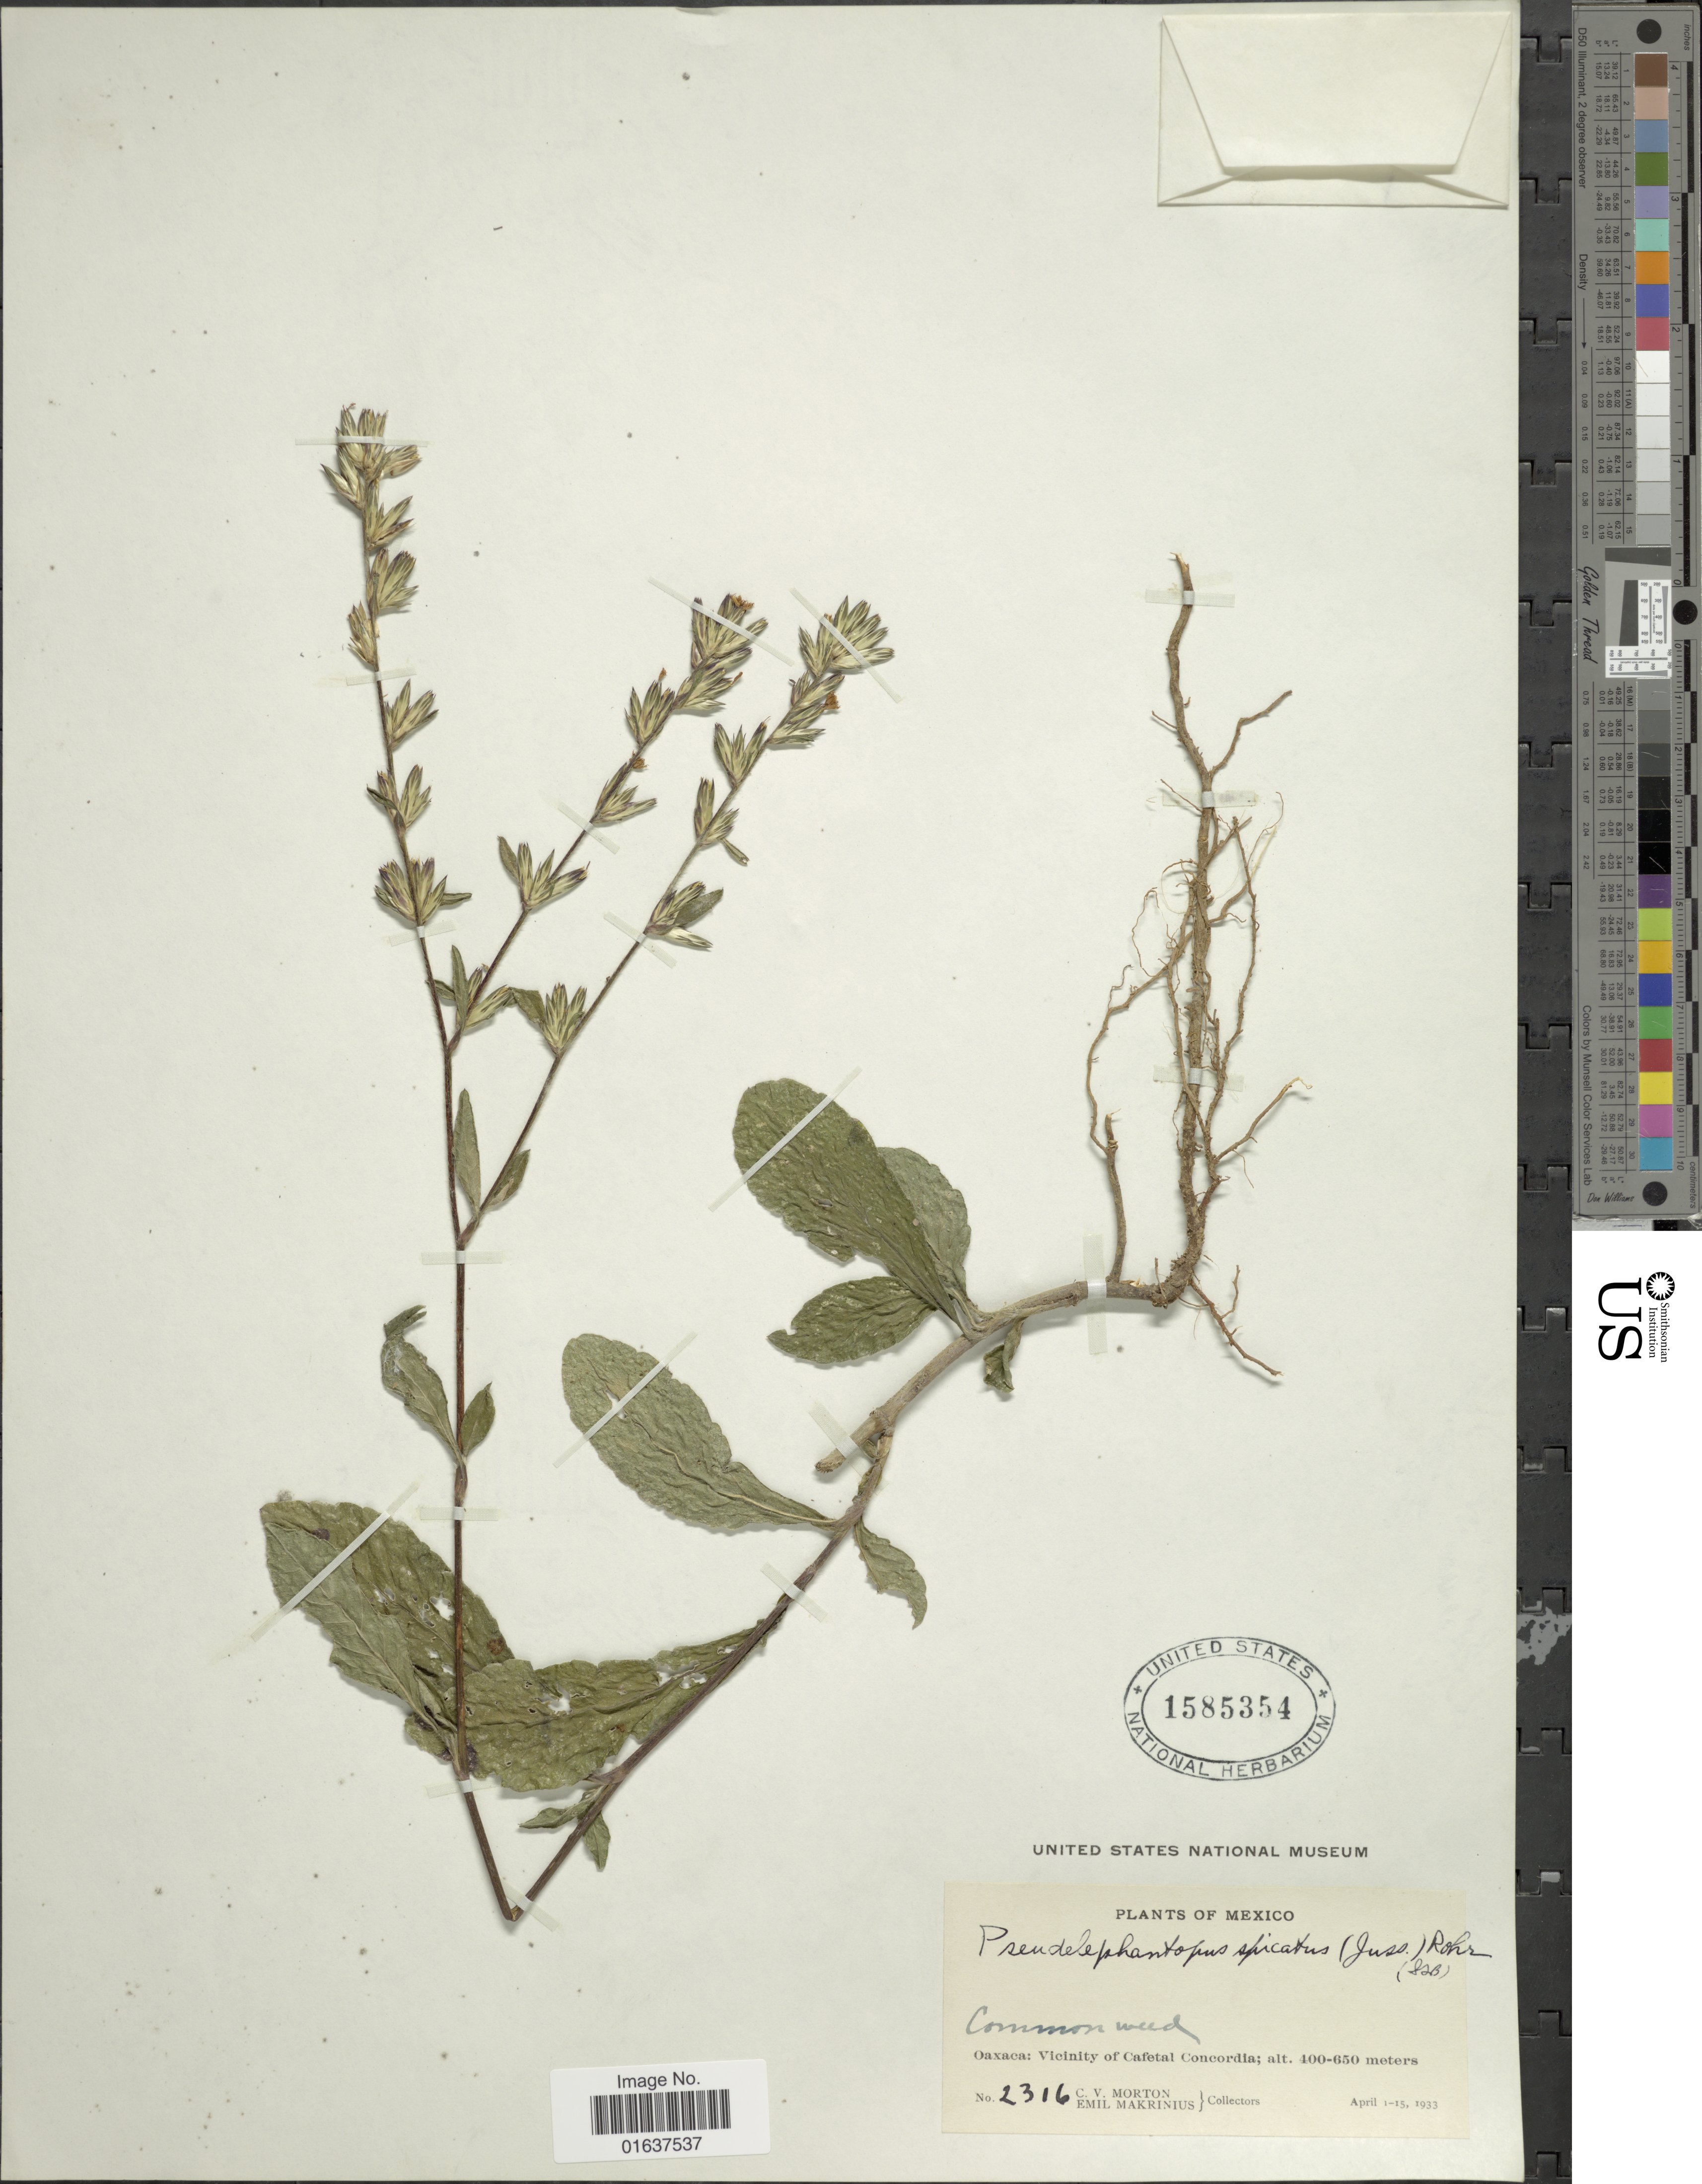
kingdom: Plantae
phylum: Tracheophyta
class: Magnoliopsida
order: Asterales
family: Asteraceae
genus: Pseudelephantopus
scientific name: Pseudelephantopus spicatus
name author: (Juss. ex Aubl.) C.F. Baker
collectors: C. V. Morton & E. Makrinius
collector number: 2316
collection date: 1933-04-01/1933-04-15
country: Mexico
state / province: Oaxaca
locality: Vicinity of Cafetal Concordia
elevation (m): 400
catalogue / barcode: US 1585354